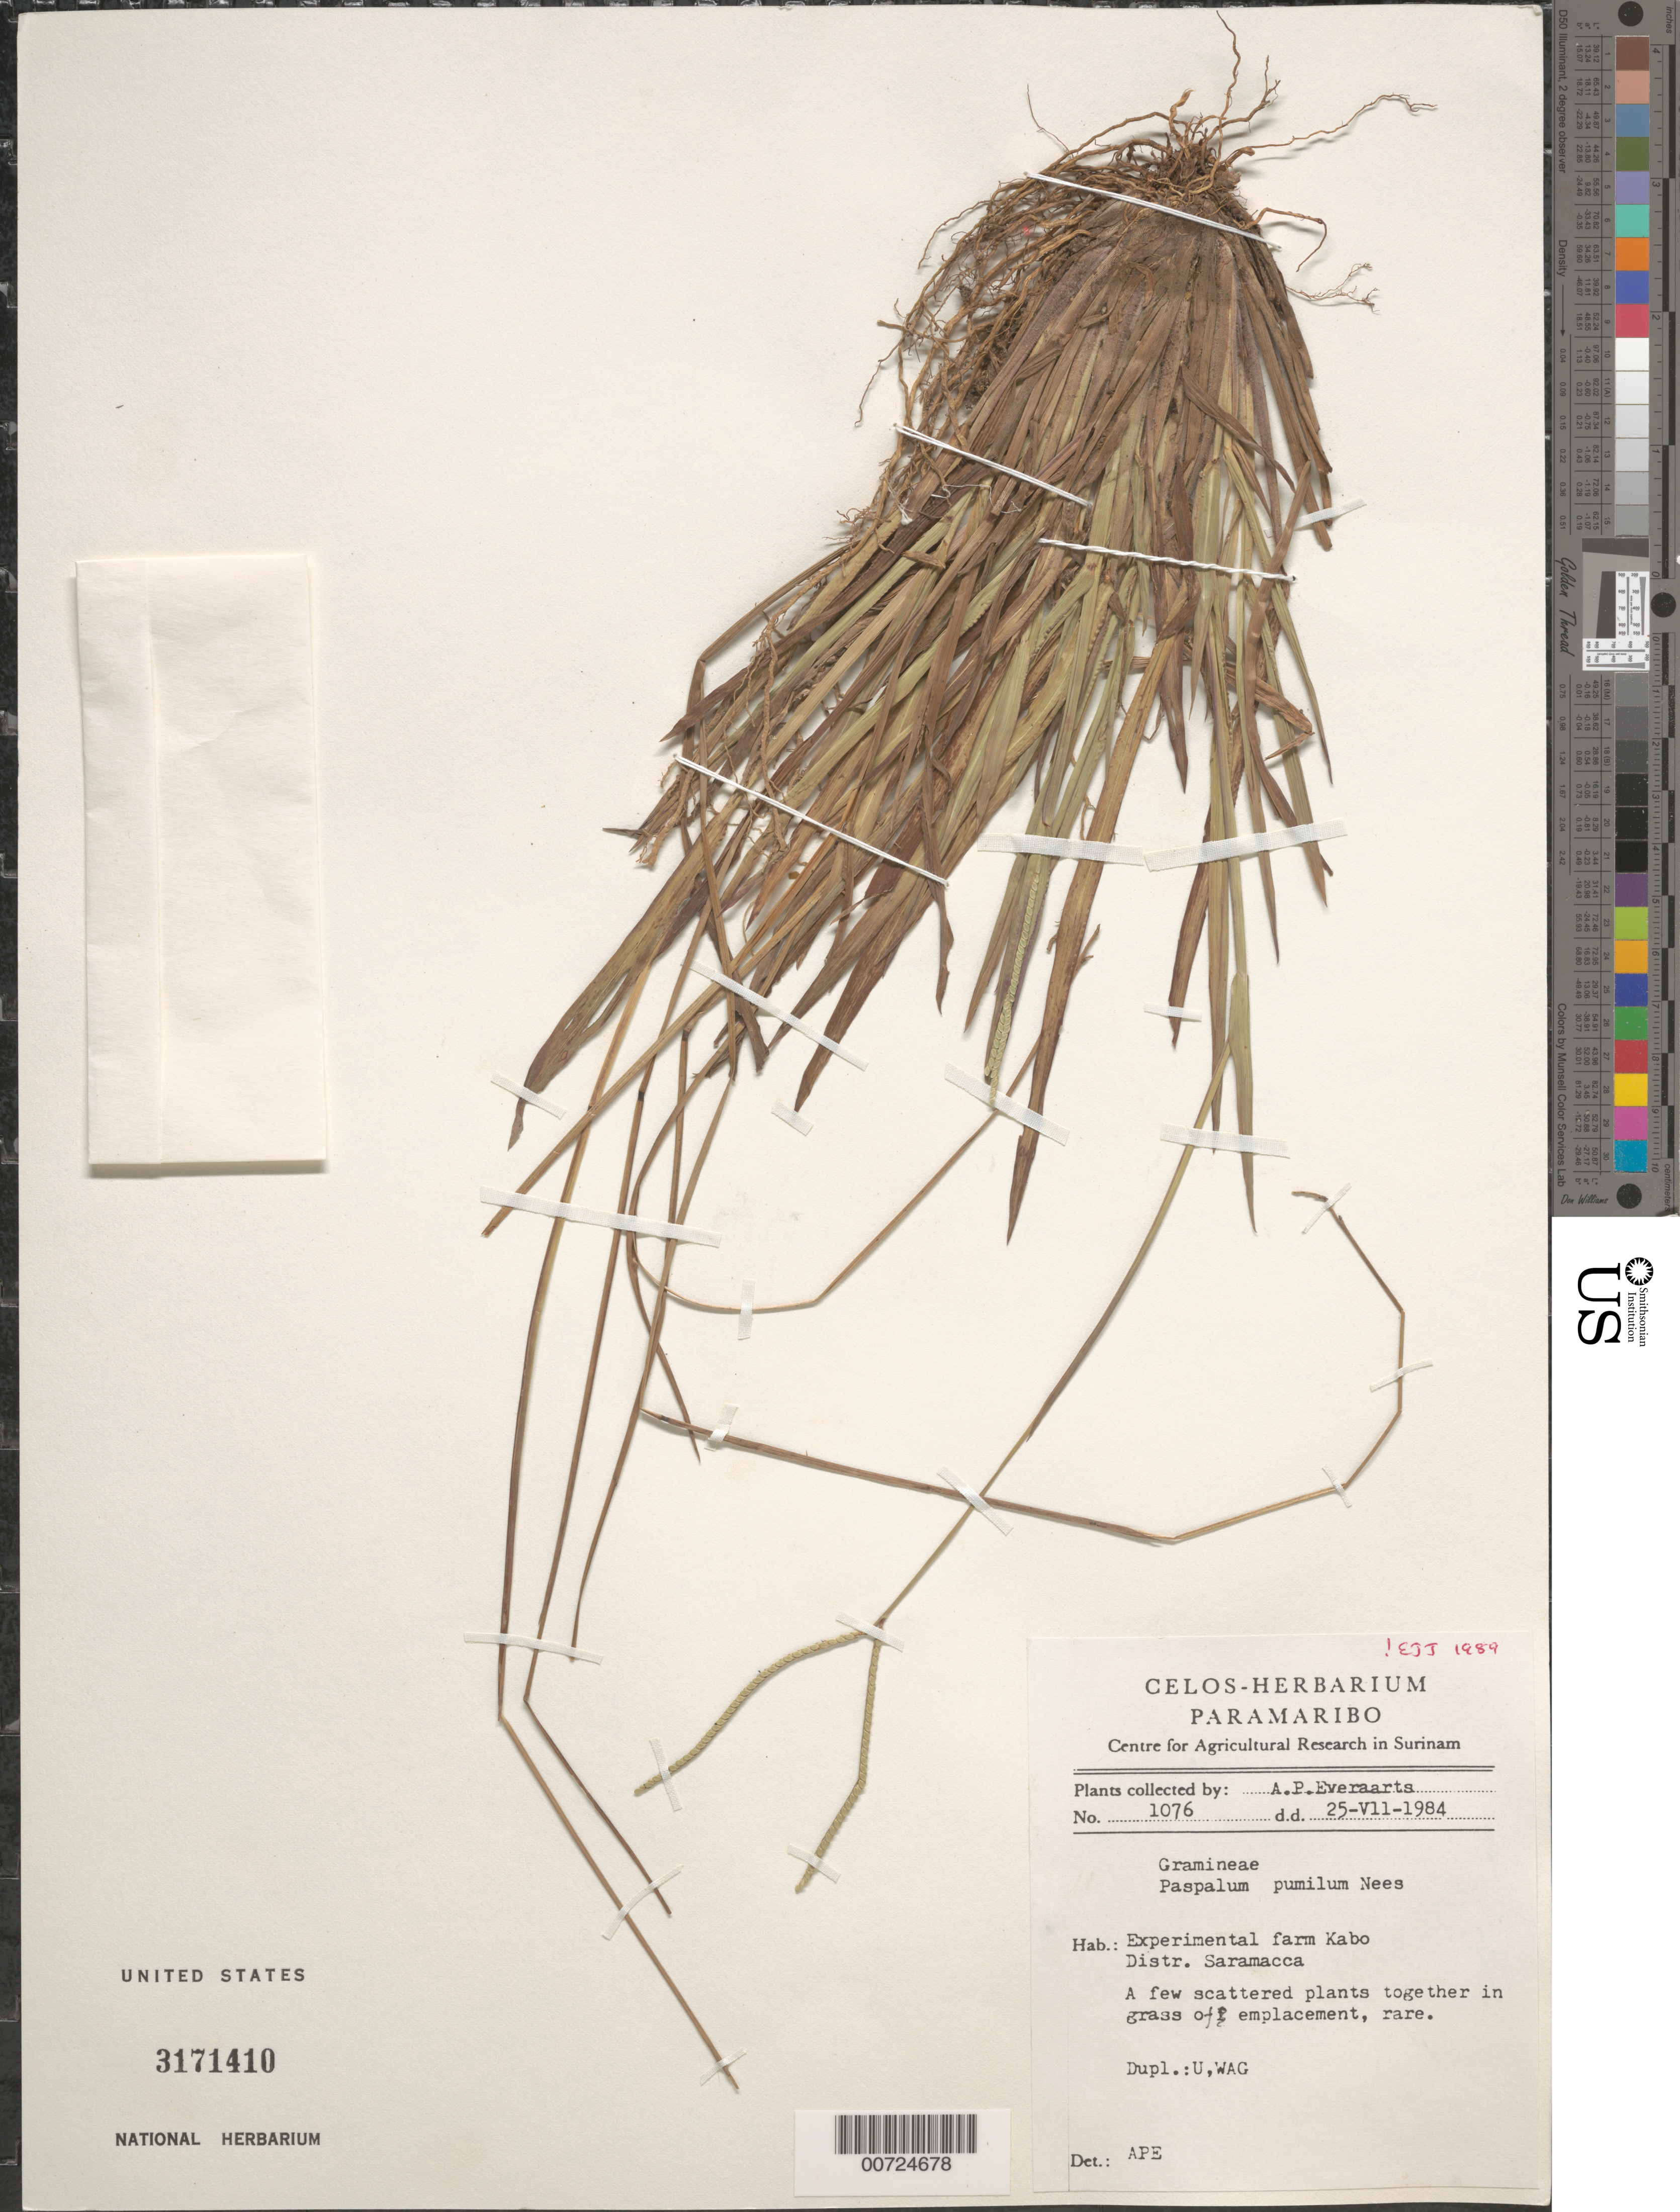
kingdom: Plantae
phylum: Tracheophyta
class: Liliopsida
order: Poales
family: Poaceae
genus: Paspalum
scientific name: Paspalum pumilum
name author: Nees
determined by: Judziewicz, E. J.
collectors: A. Everaarts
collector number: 1076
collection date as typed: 25-Jul-84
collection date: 1984-07-25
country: Suriname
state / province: Saramacca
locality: Kabo Experimental Farm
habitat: Few scattered plants together in grass of emplacement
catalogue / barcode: US 3171410